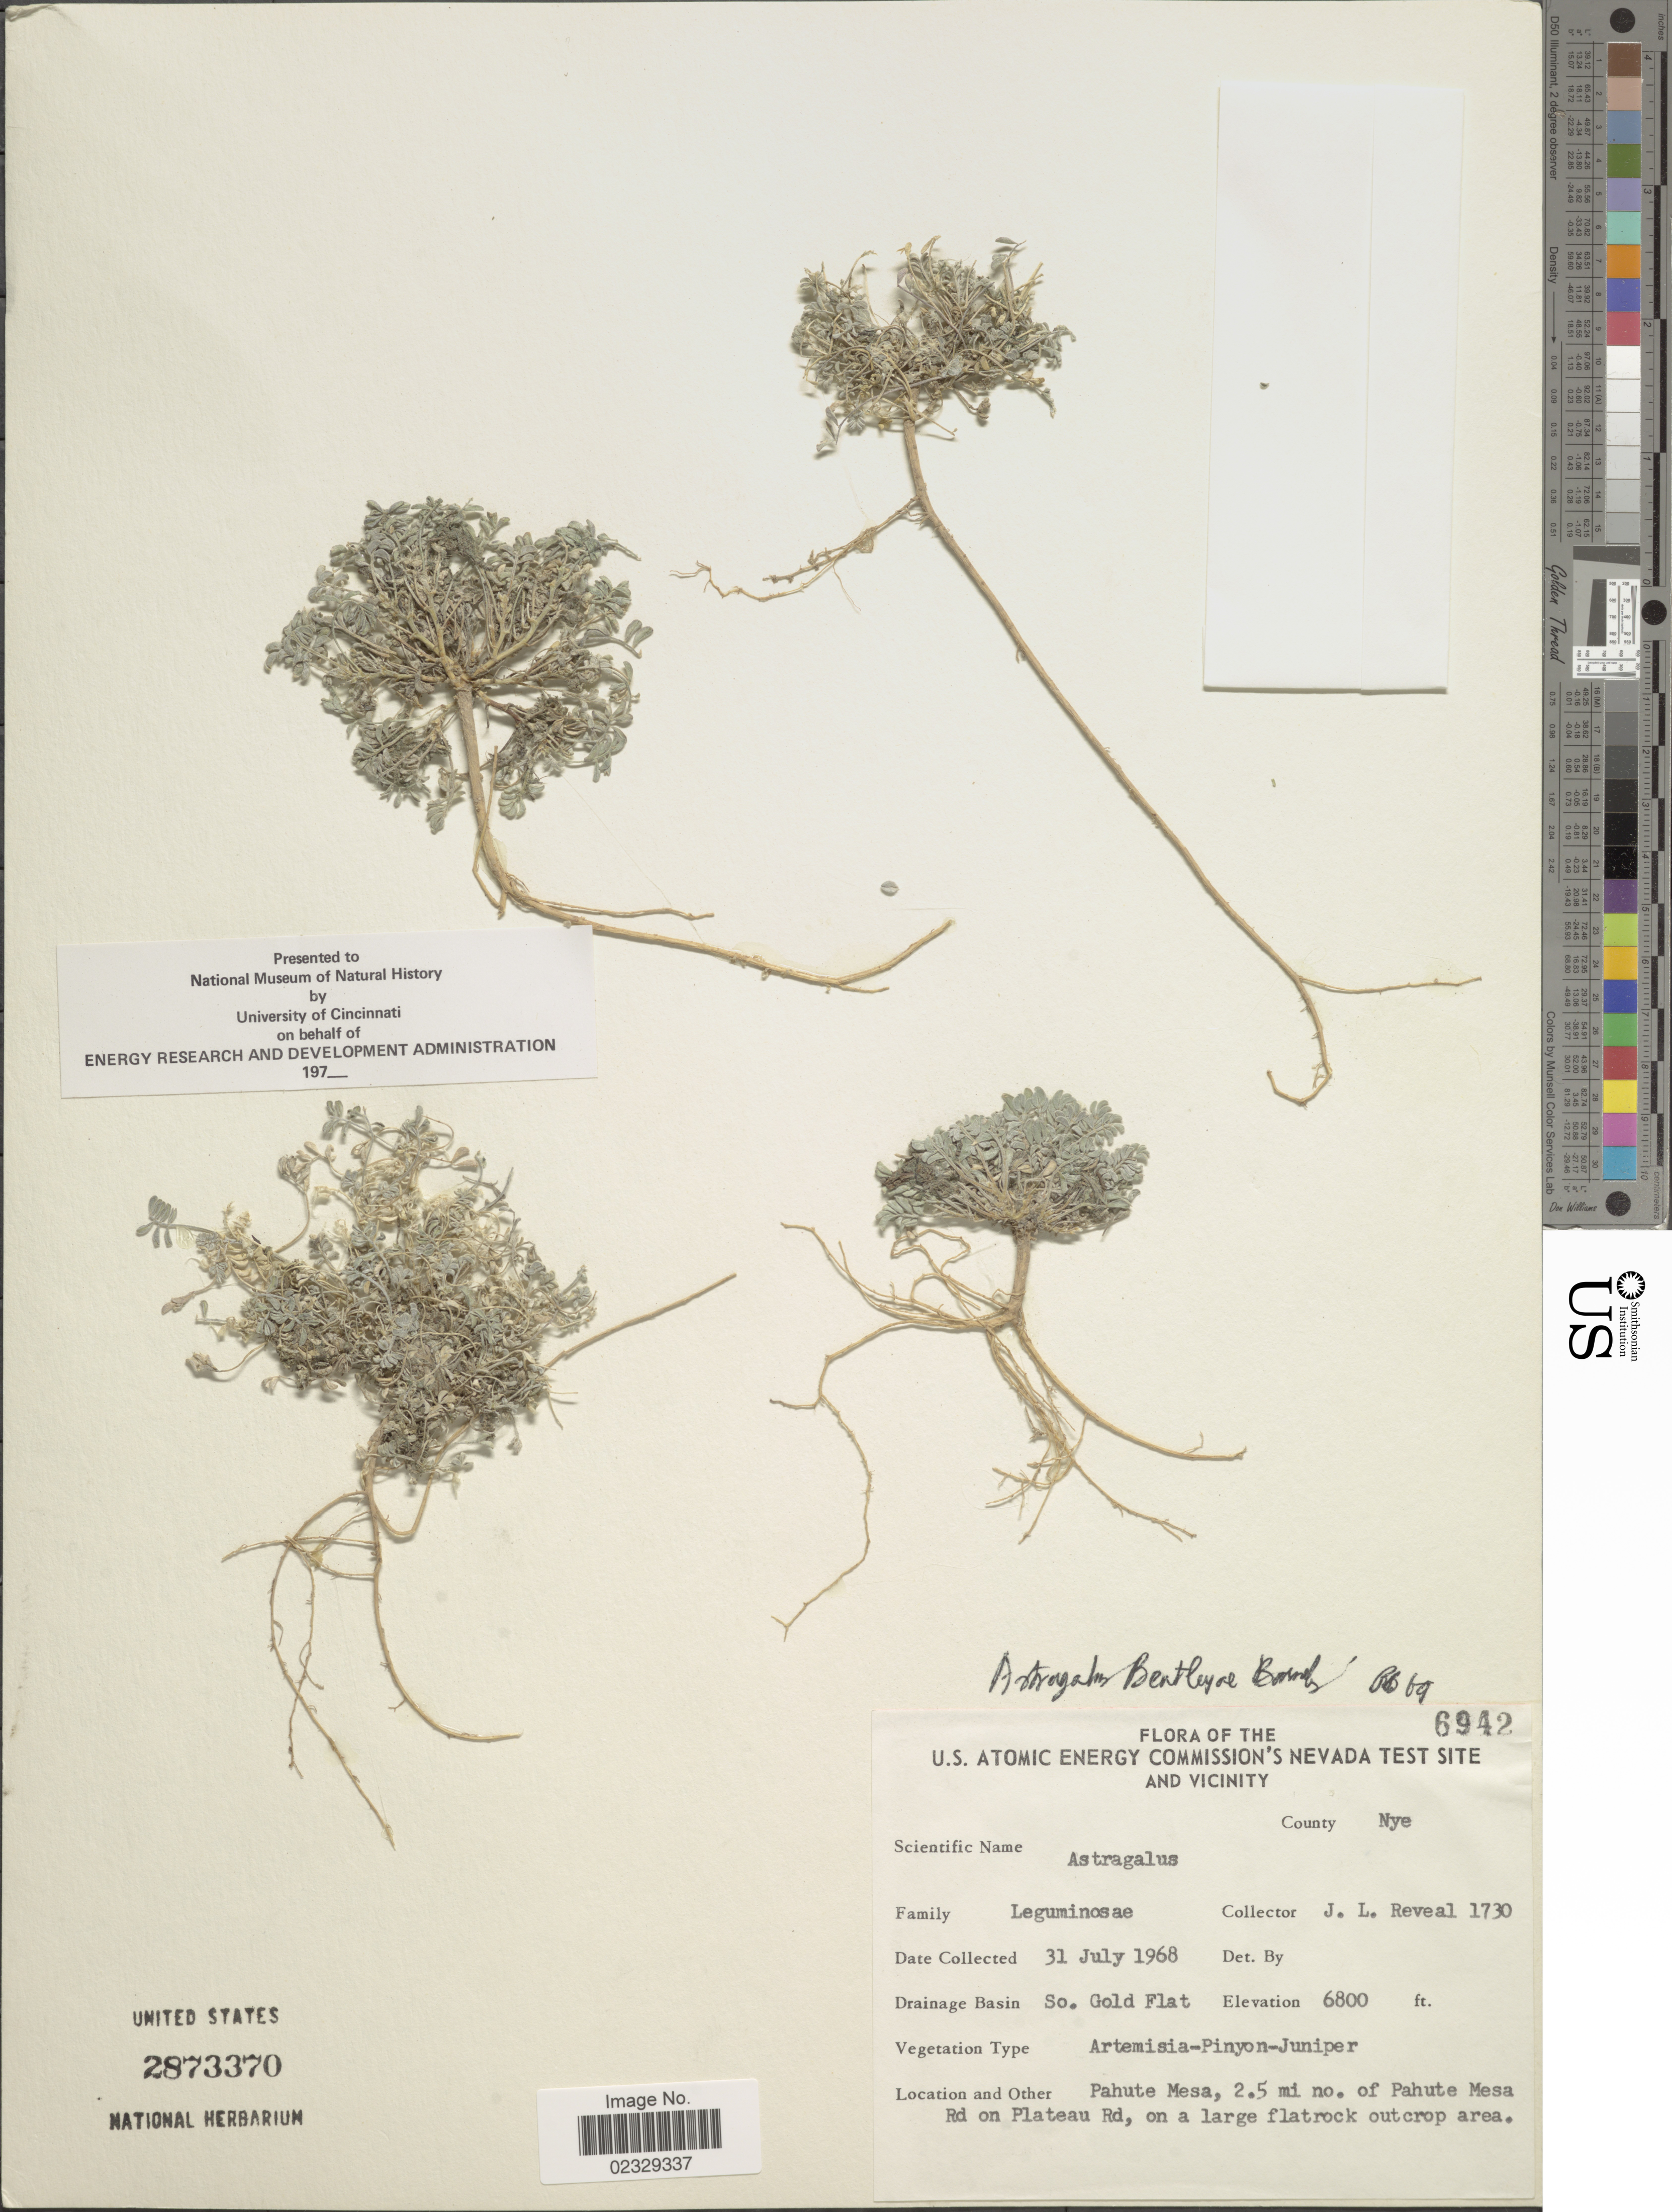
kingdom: Plantae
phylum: Tracheophyta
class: Magnoliopsida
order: Fabales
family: Fabaceae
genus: Astragalus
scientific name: Astragalus beatleyae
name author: Barneby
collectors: J. L. Reveal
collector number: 1730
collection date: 1968-07-31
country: United States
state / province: Nevada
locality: U.S. Atomic Energy Commission's Nevada Test Site and Vicinity, County Nye, Drainage Basin So. Gold Flat, Pahute Mesa, 2.5 mi no of Pahute Mesa Rd on Plateau Rd, on a large flatrock outcrop area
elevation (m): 2073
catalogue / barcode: US 2873370